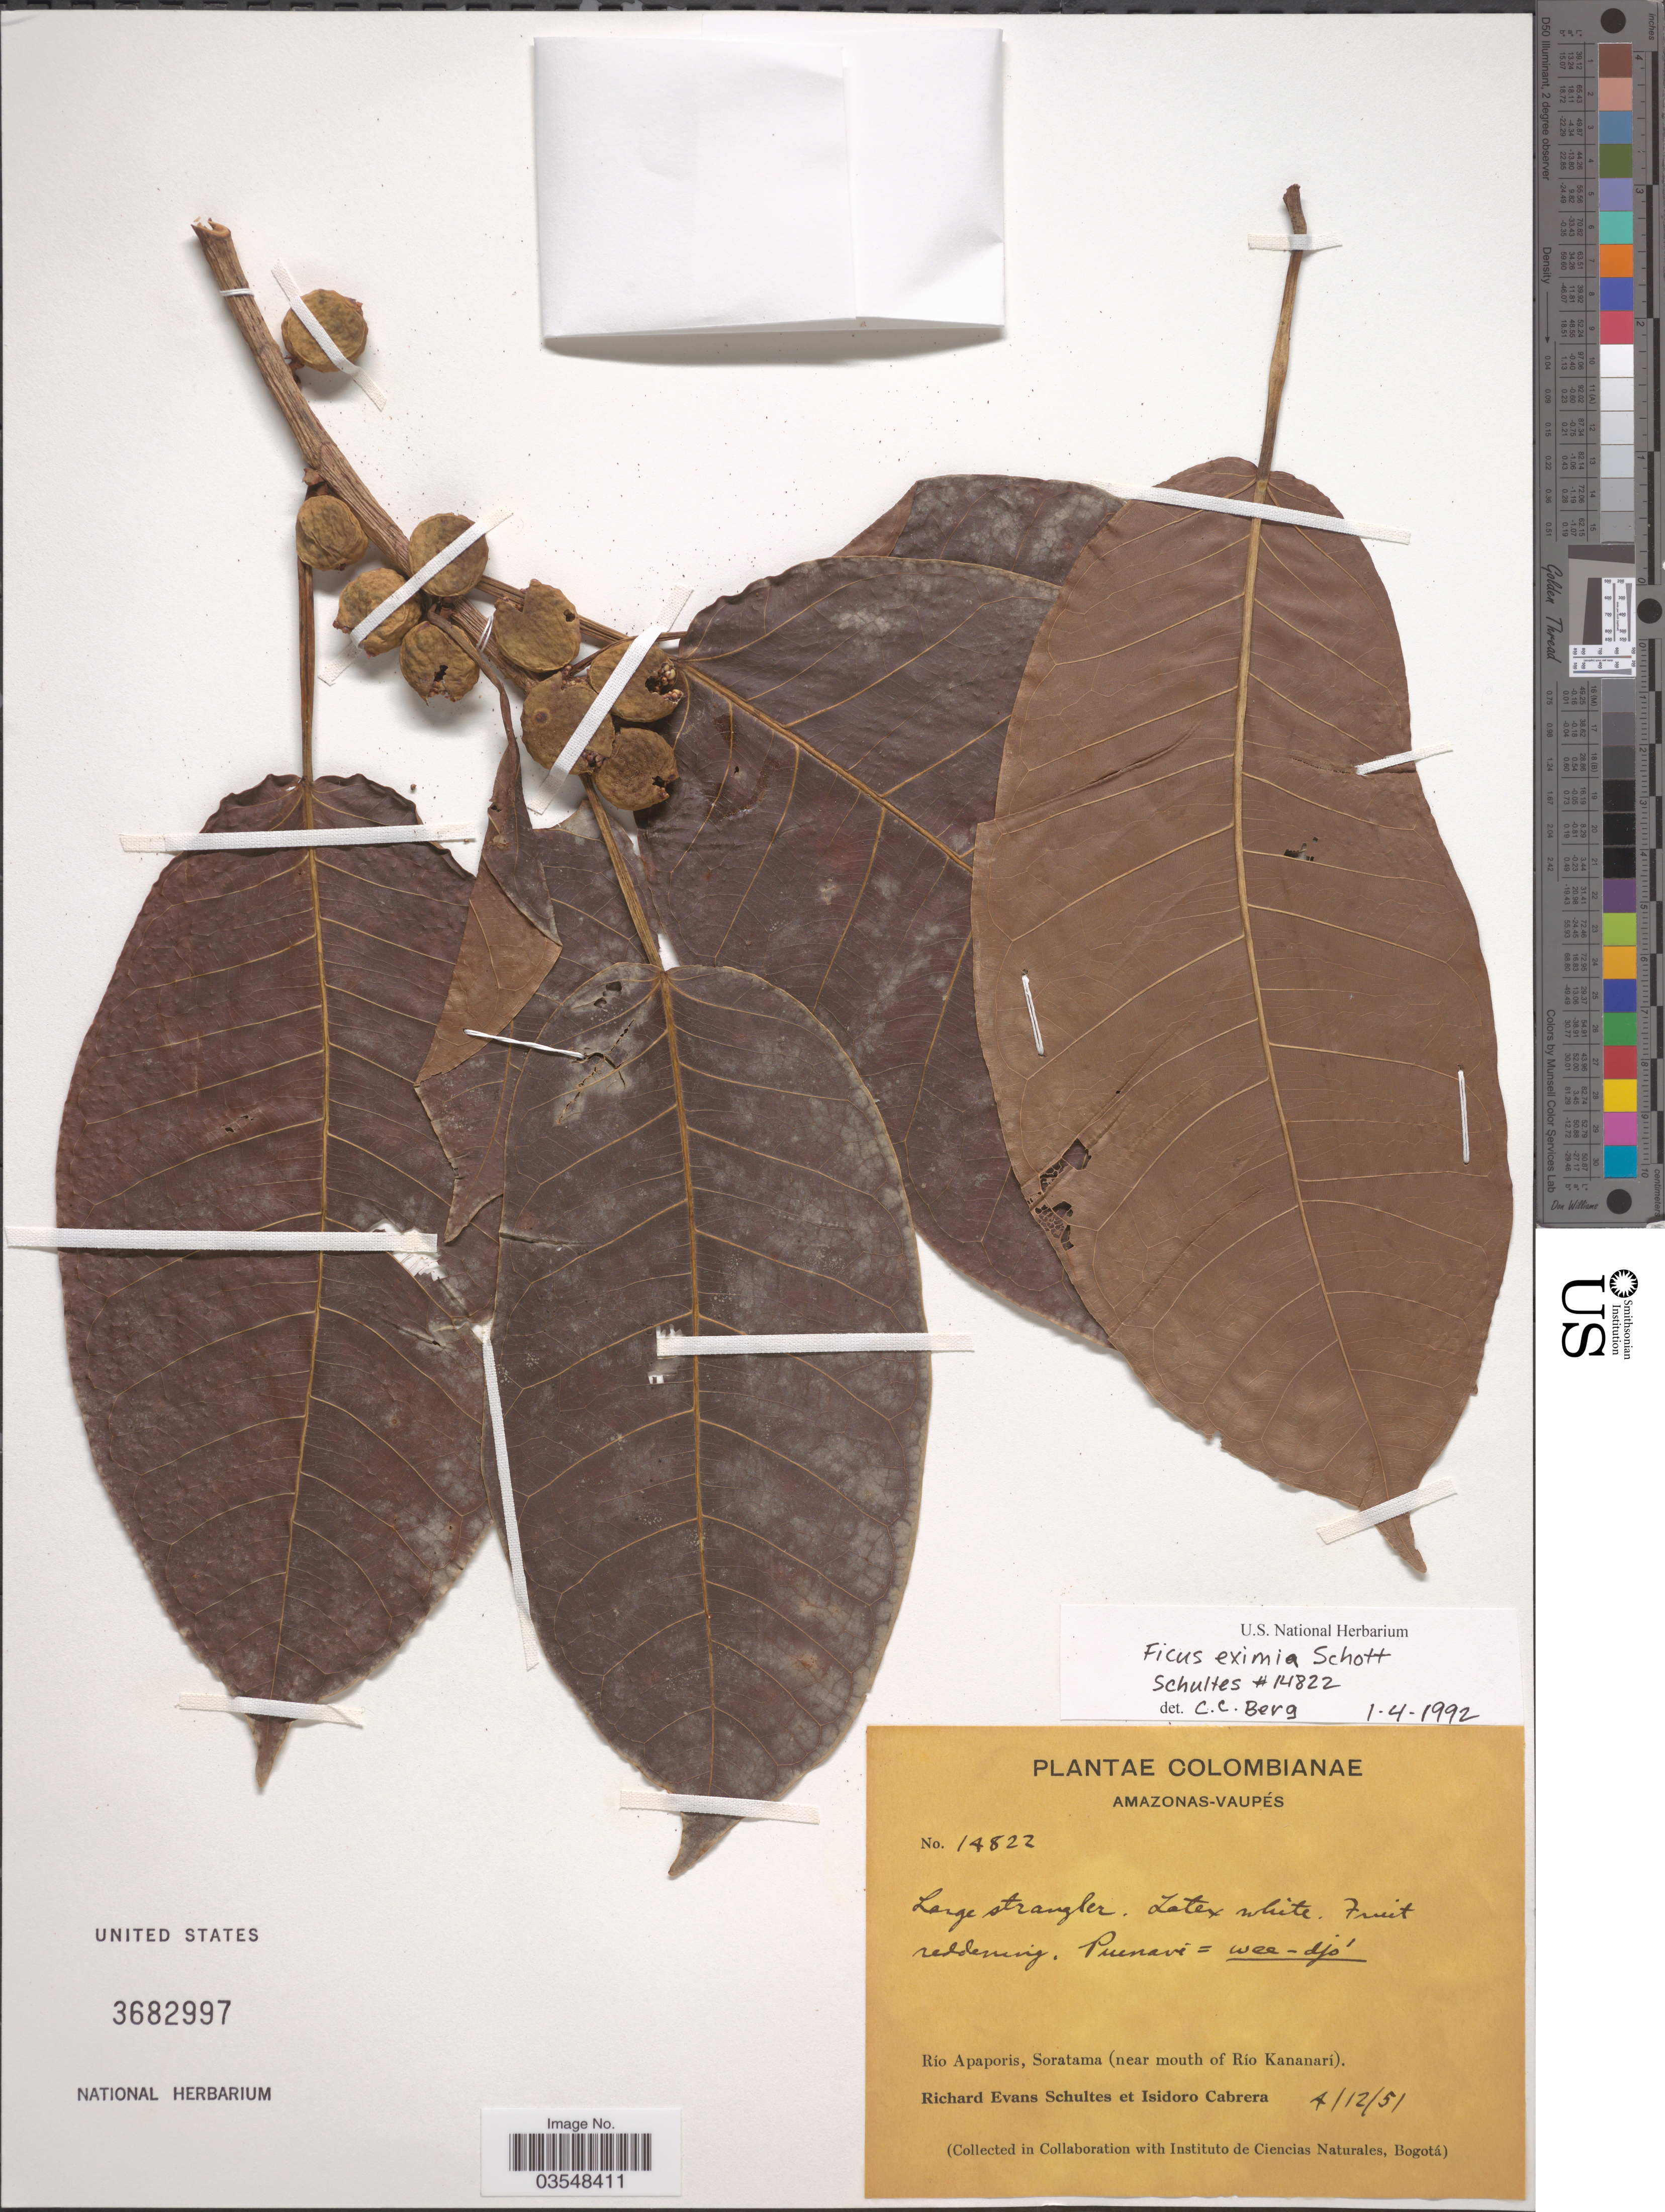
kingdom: Plantae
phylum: Tracheophyta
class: Magnoliopsida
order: Rosales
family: Moraceae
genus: Ficus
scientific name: Ficus eximia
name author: Schott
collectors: R. E. Schultes & I. Cabrera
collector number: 14822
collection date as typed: Transcribed d/m/y: 4/12/51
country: Colombia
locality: Amazonas - Vaupés. Río Apaporis, Soratama (near mouth of Río Kananarí).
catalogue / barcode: US 3682997